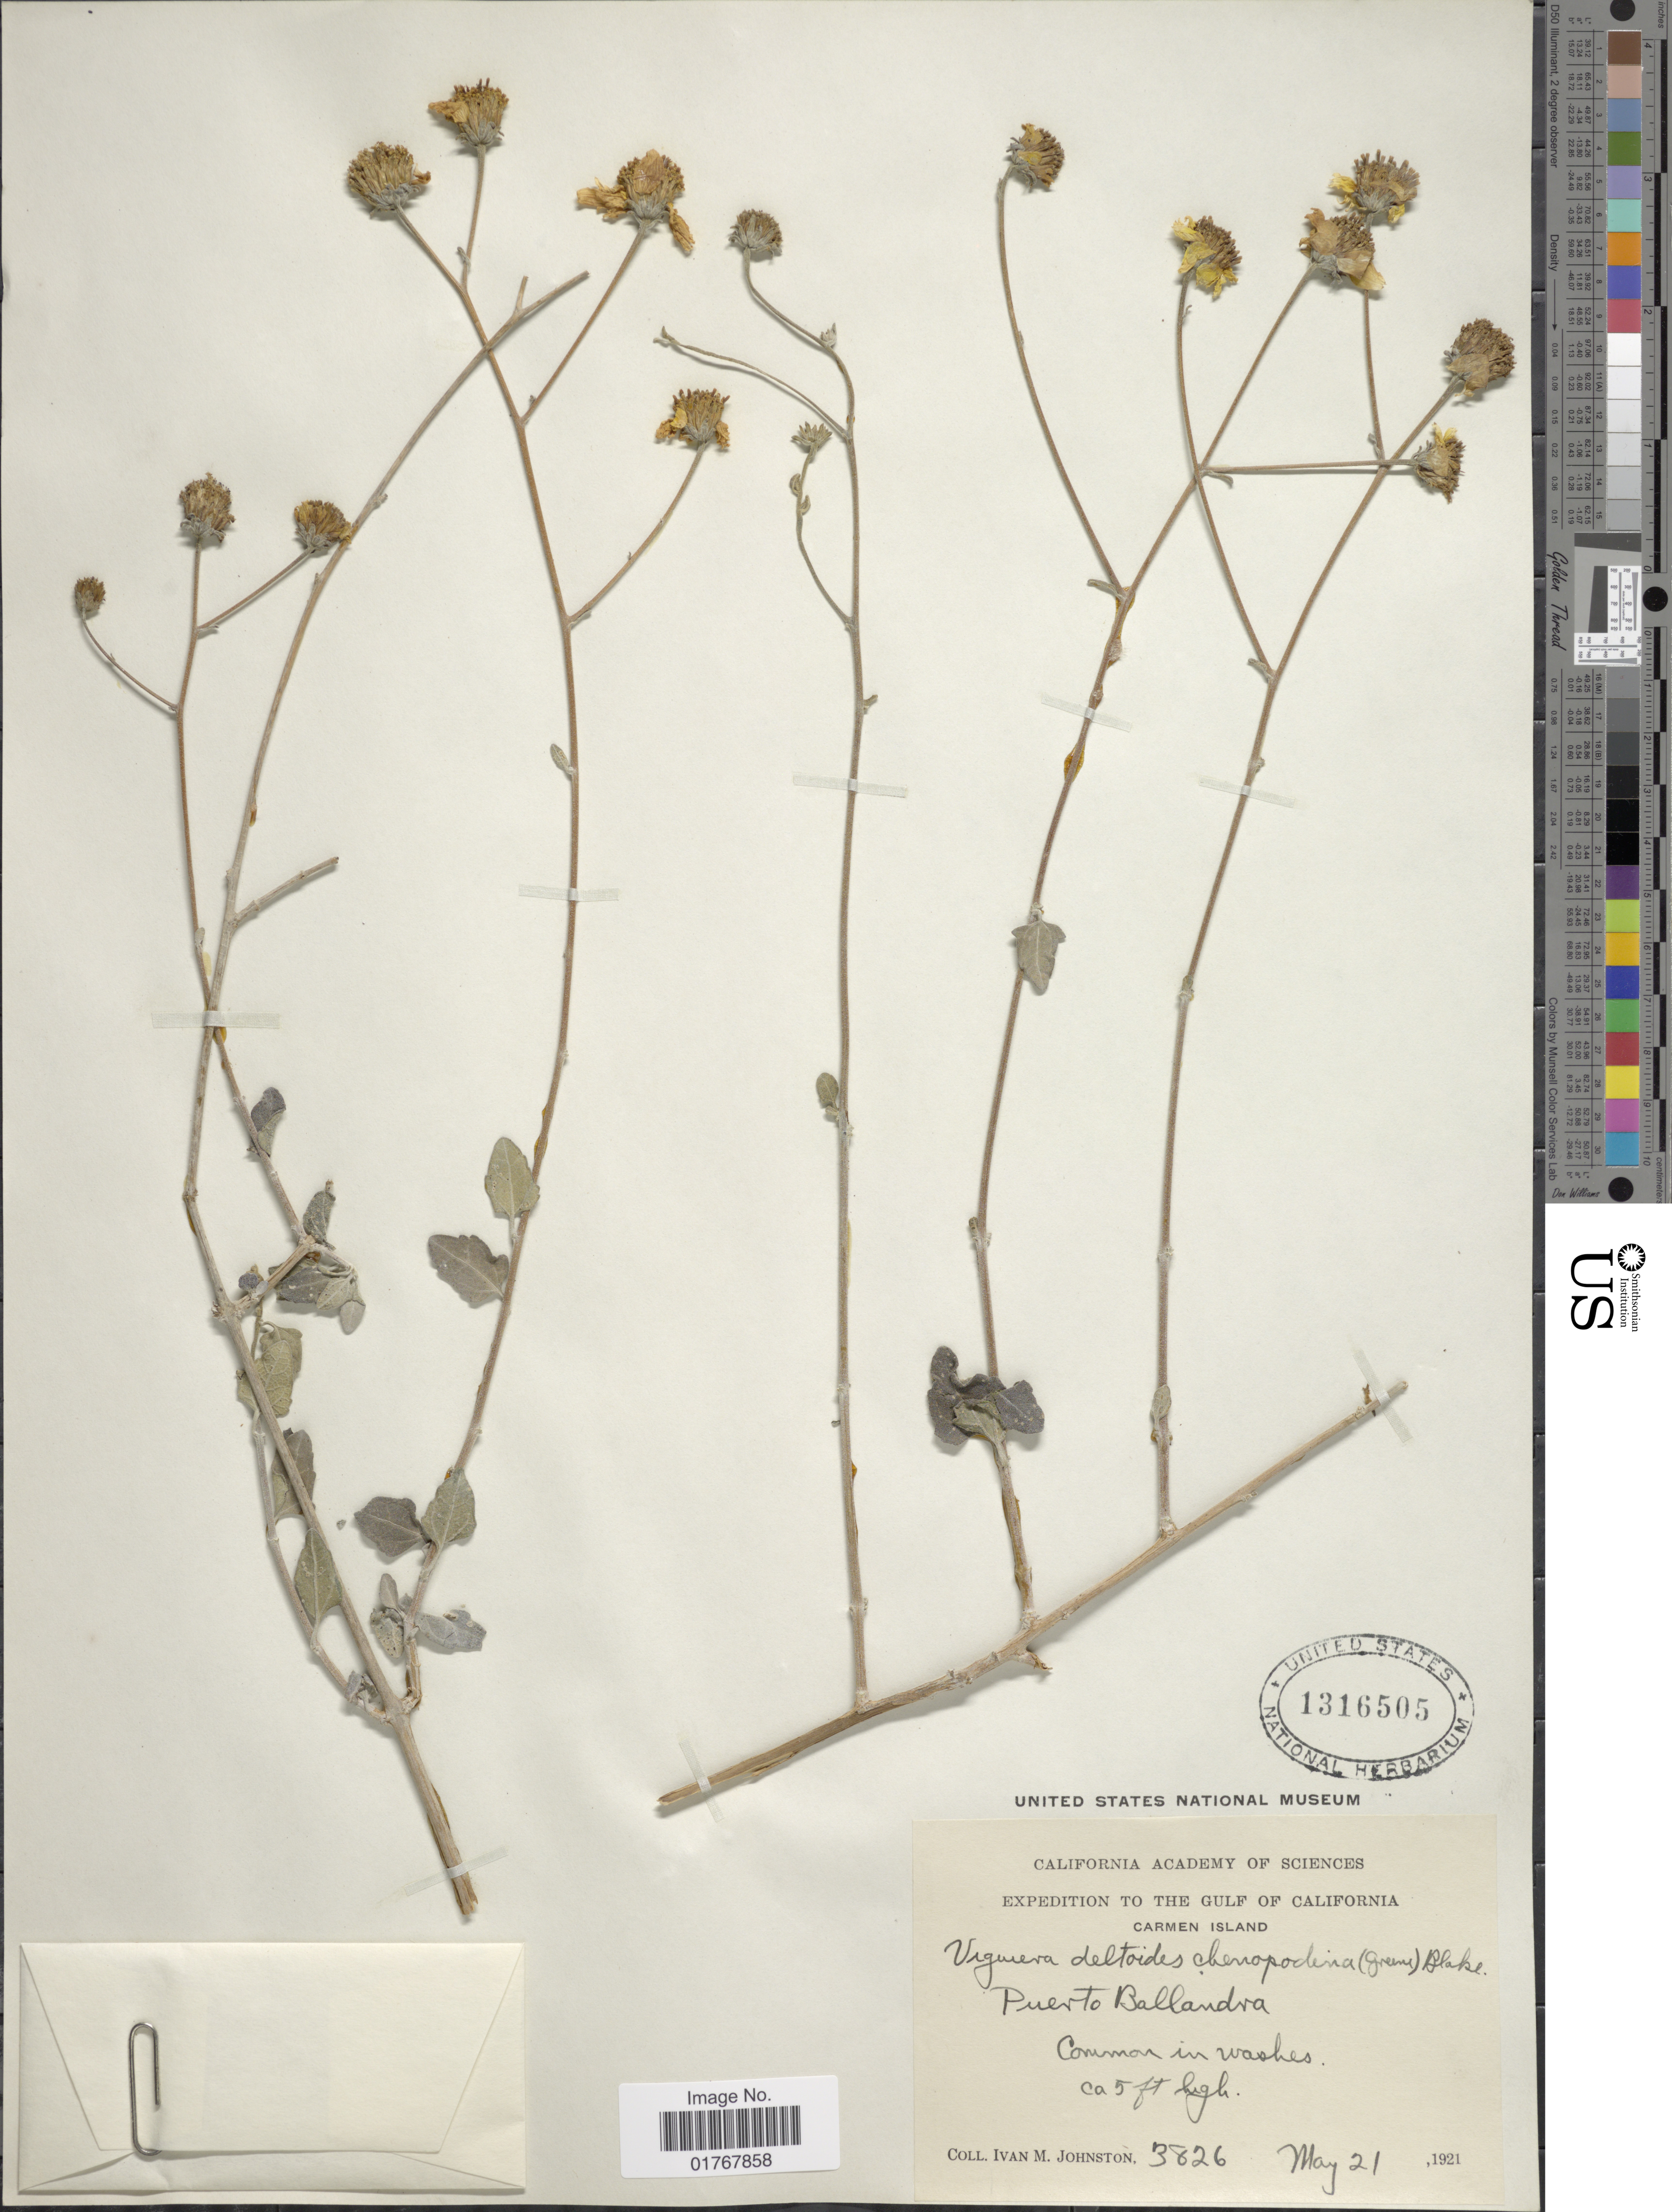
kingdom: Plantae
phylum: Tracheophyta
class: Magnoliopsida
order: Asterales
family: Asteraceae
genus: Viguiera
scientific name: Viguiera deltoidea var. chenopodina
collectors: I.M. Johnston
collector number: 3826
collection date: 1921-05-21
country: Mexico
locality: The Gulf of California, Carmen Island, Puerto Ballandra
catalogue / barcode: US 1316505